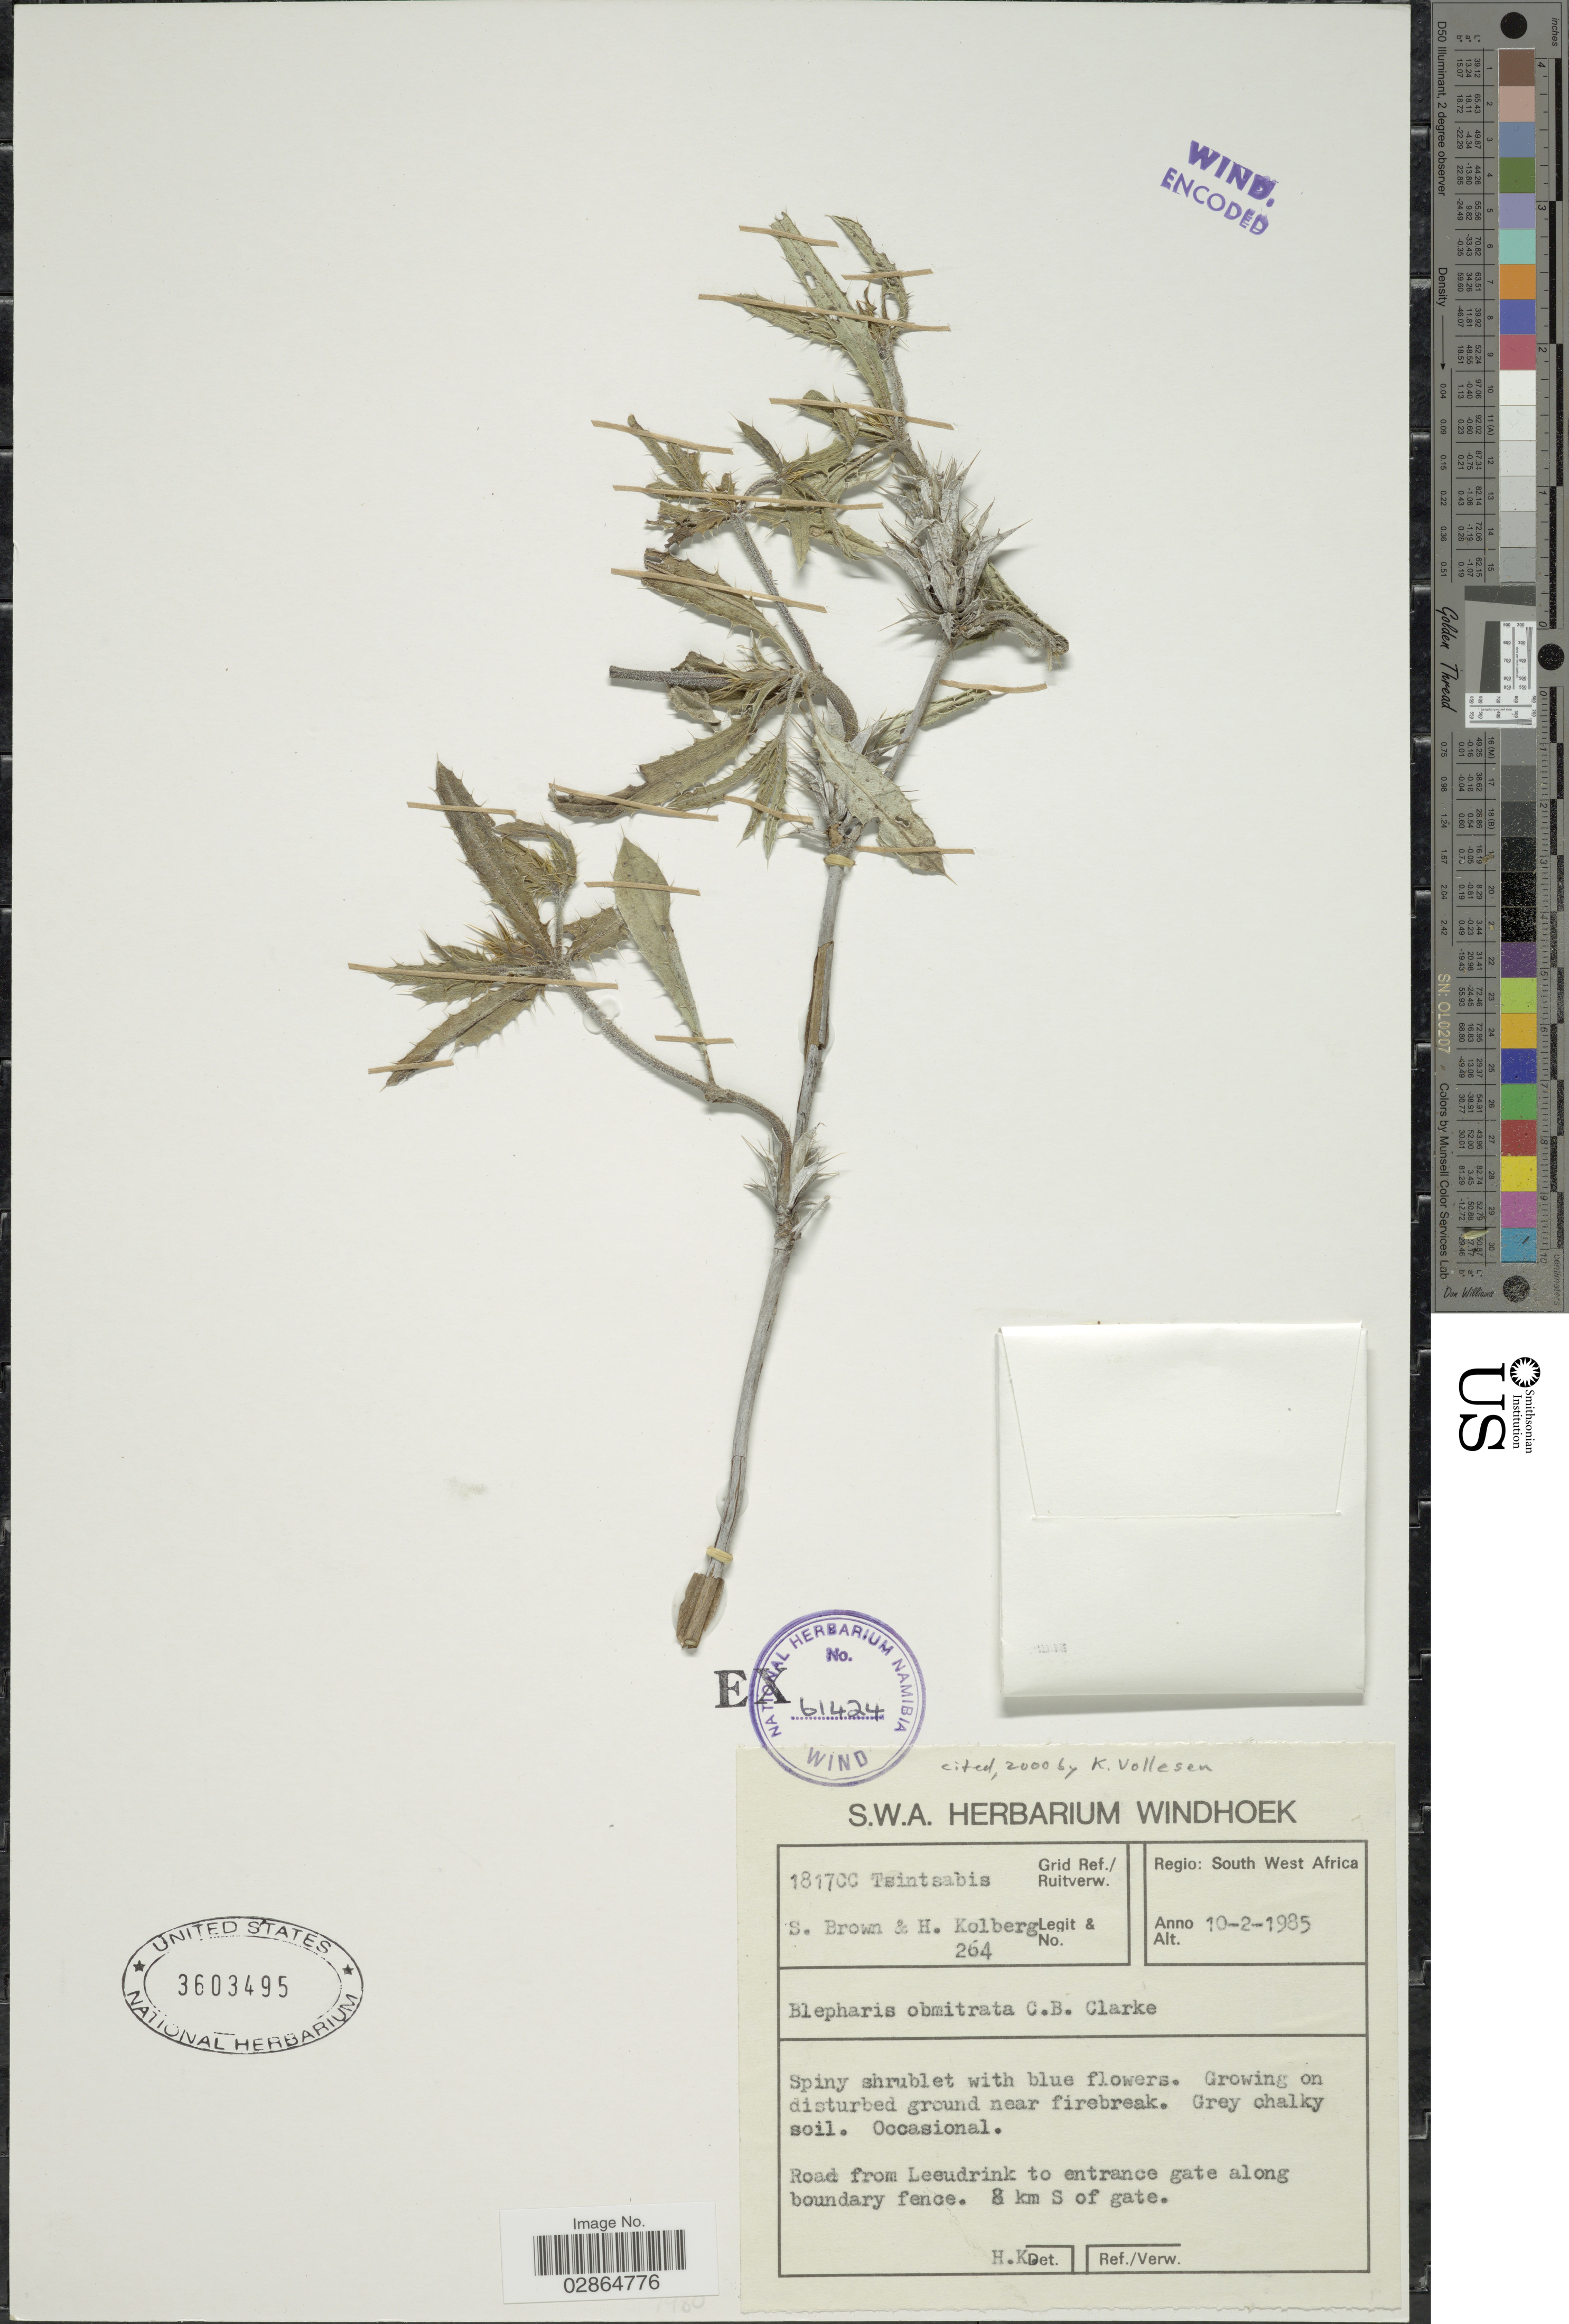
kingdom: Plantae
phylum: Tracheophyta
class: Magnoliopsida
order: Lamiales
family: Acanthaceae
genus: Blepharis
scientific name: Blepharis obmitrata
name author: C.B. Clarke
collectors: S. Brown & H. H. Kolberg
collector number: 264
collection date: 1985-02-10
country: Namibia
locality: Regio: South West Africa, Grid Ref./Ruitverw. 1817CC Tsintsabis, Road from Leeudrink to entrance gate along boundary fence, 8 km S of gate.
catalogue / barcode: US 3603495